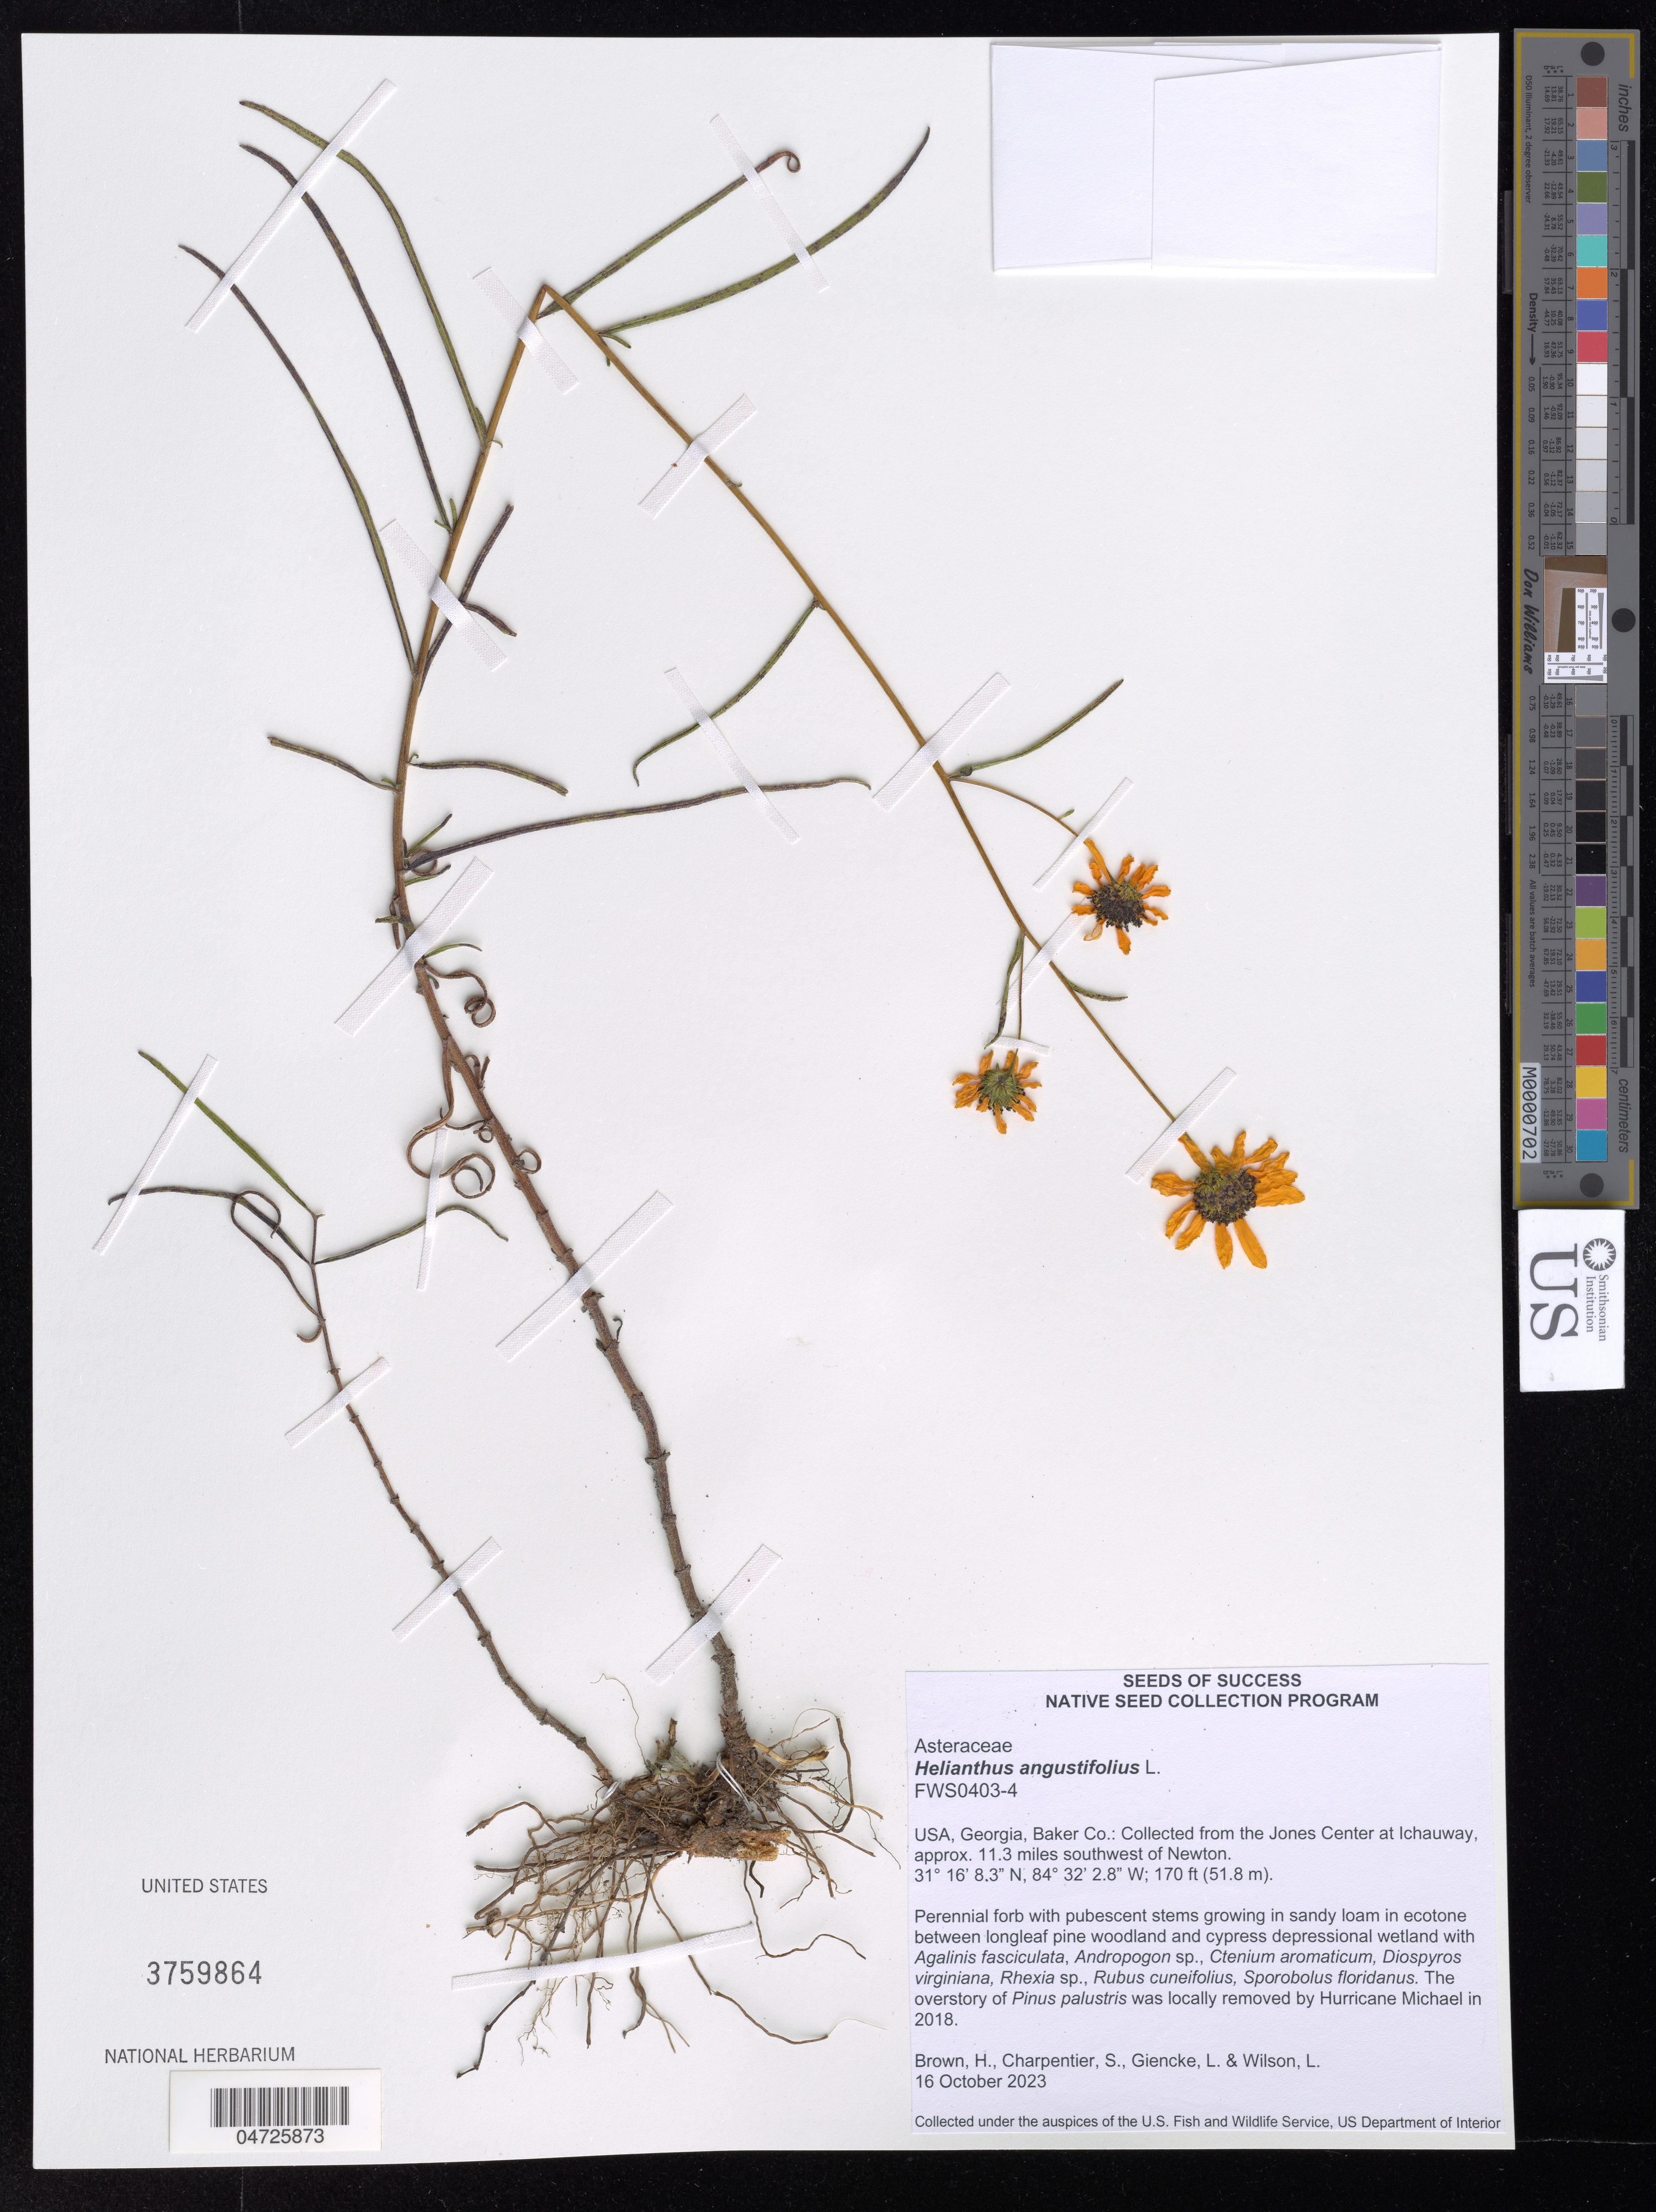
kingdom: Plantae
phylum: Tracheophyta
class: Magnoliopsida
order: Asterales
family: Asteraceae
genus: Helianthus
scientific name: Helianthus angustifolius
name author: L.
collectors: H. Brown, Charpentier, -- & L. Wilson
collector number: FWS0403-4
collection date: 2023-10-16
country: United States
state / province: Georgia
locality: Baker Co.: Collected from the Jones Center at Ichauway, approx. 11.3 miles southwest of Newton.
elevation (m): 52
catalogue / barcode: US 3759864